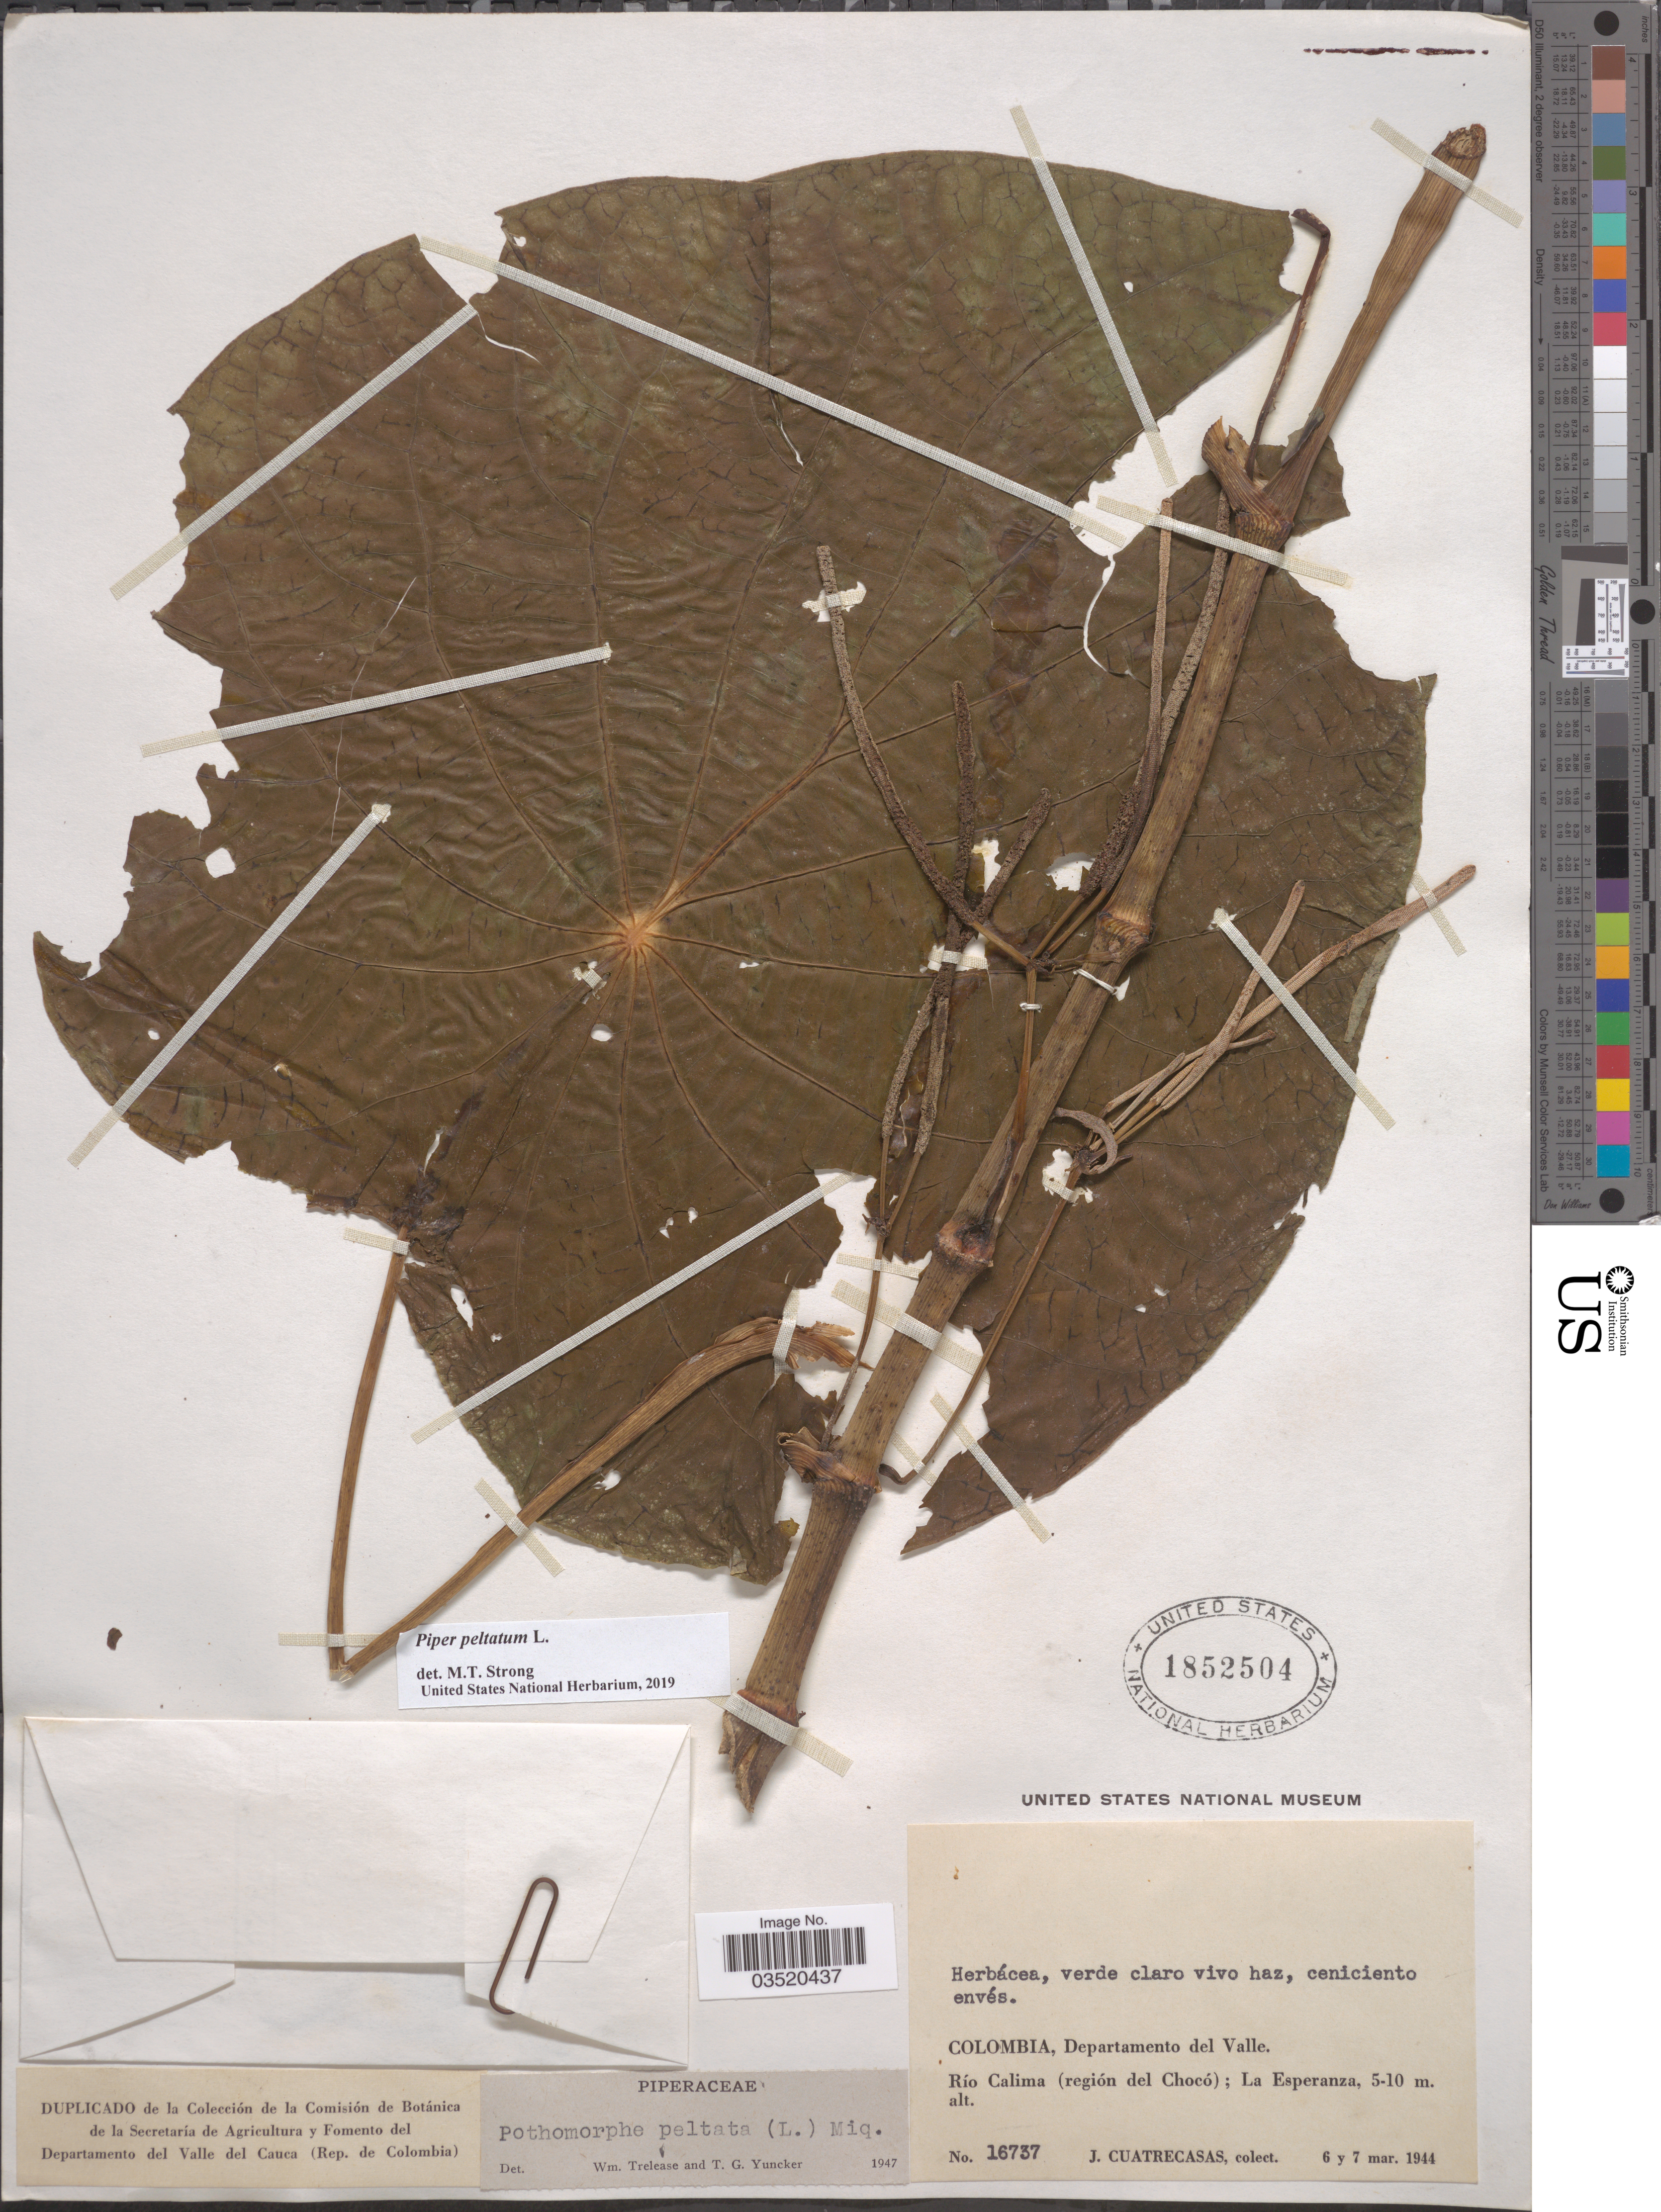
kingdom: Plantae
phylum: Tracheophyta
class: Magnoliopsida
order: Piperales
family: Piperaceae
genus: Piper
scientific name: Piper peltatum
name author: L.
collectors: J. Cuatrecasas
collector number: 16737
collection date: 1944-03-06/1944-03-07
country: Colombia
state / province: Valle del Cauca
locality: Departamento del Valle. Río Calima (región del Chocó); La Esperanza.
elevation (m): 5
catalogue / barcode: US 1852504